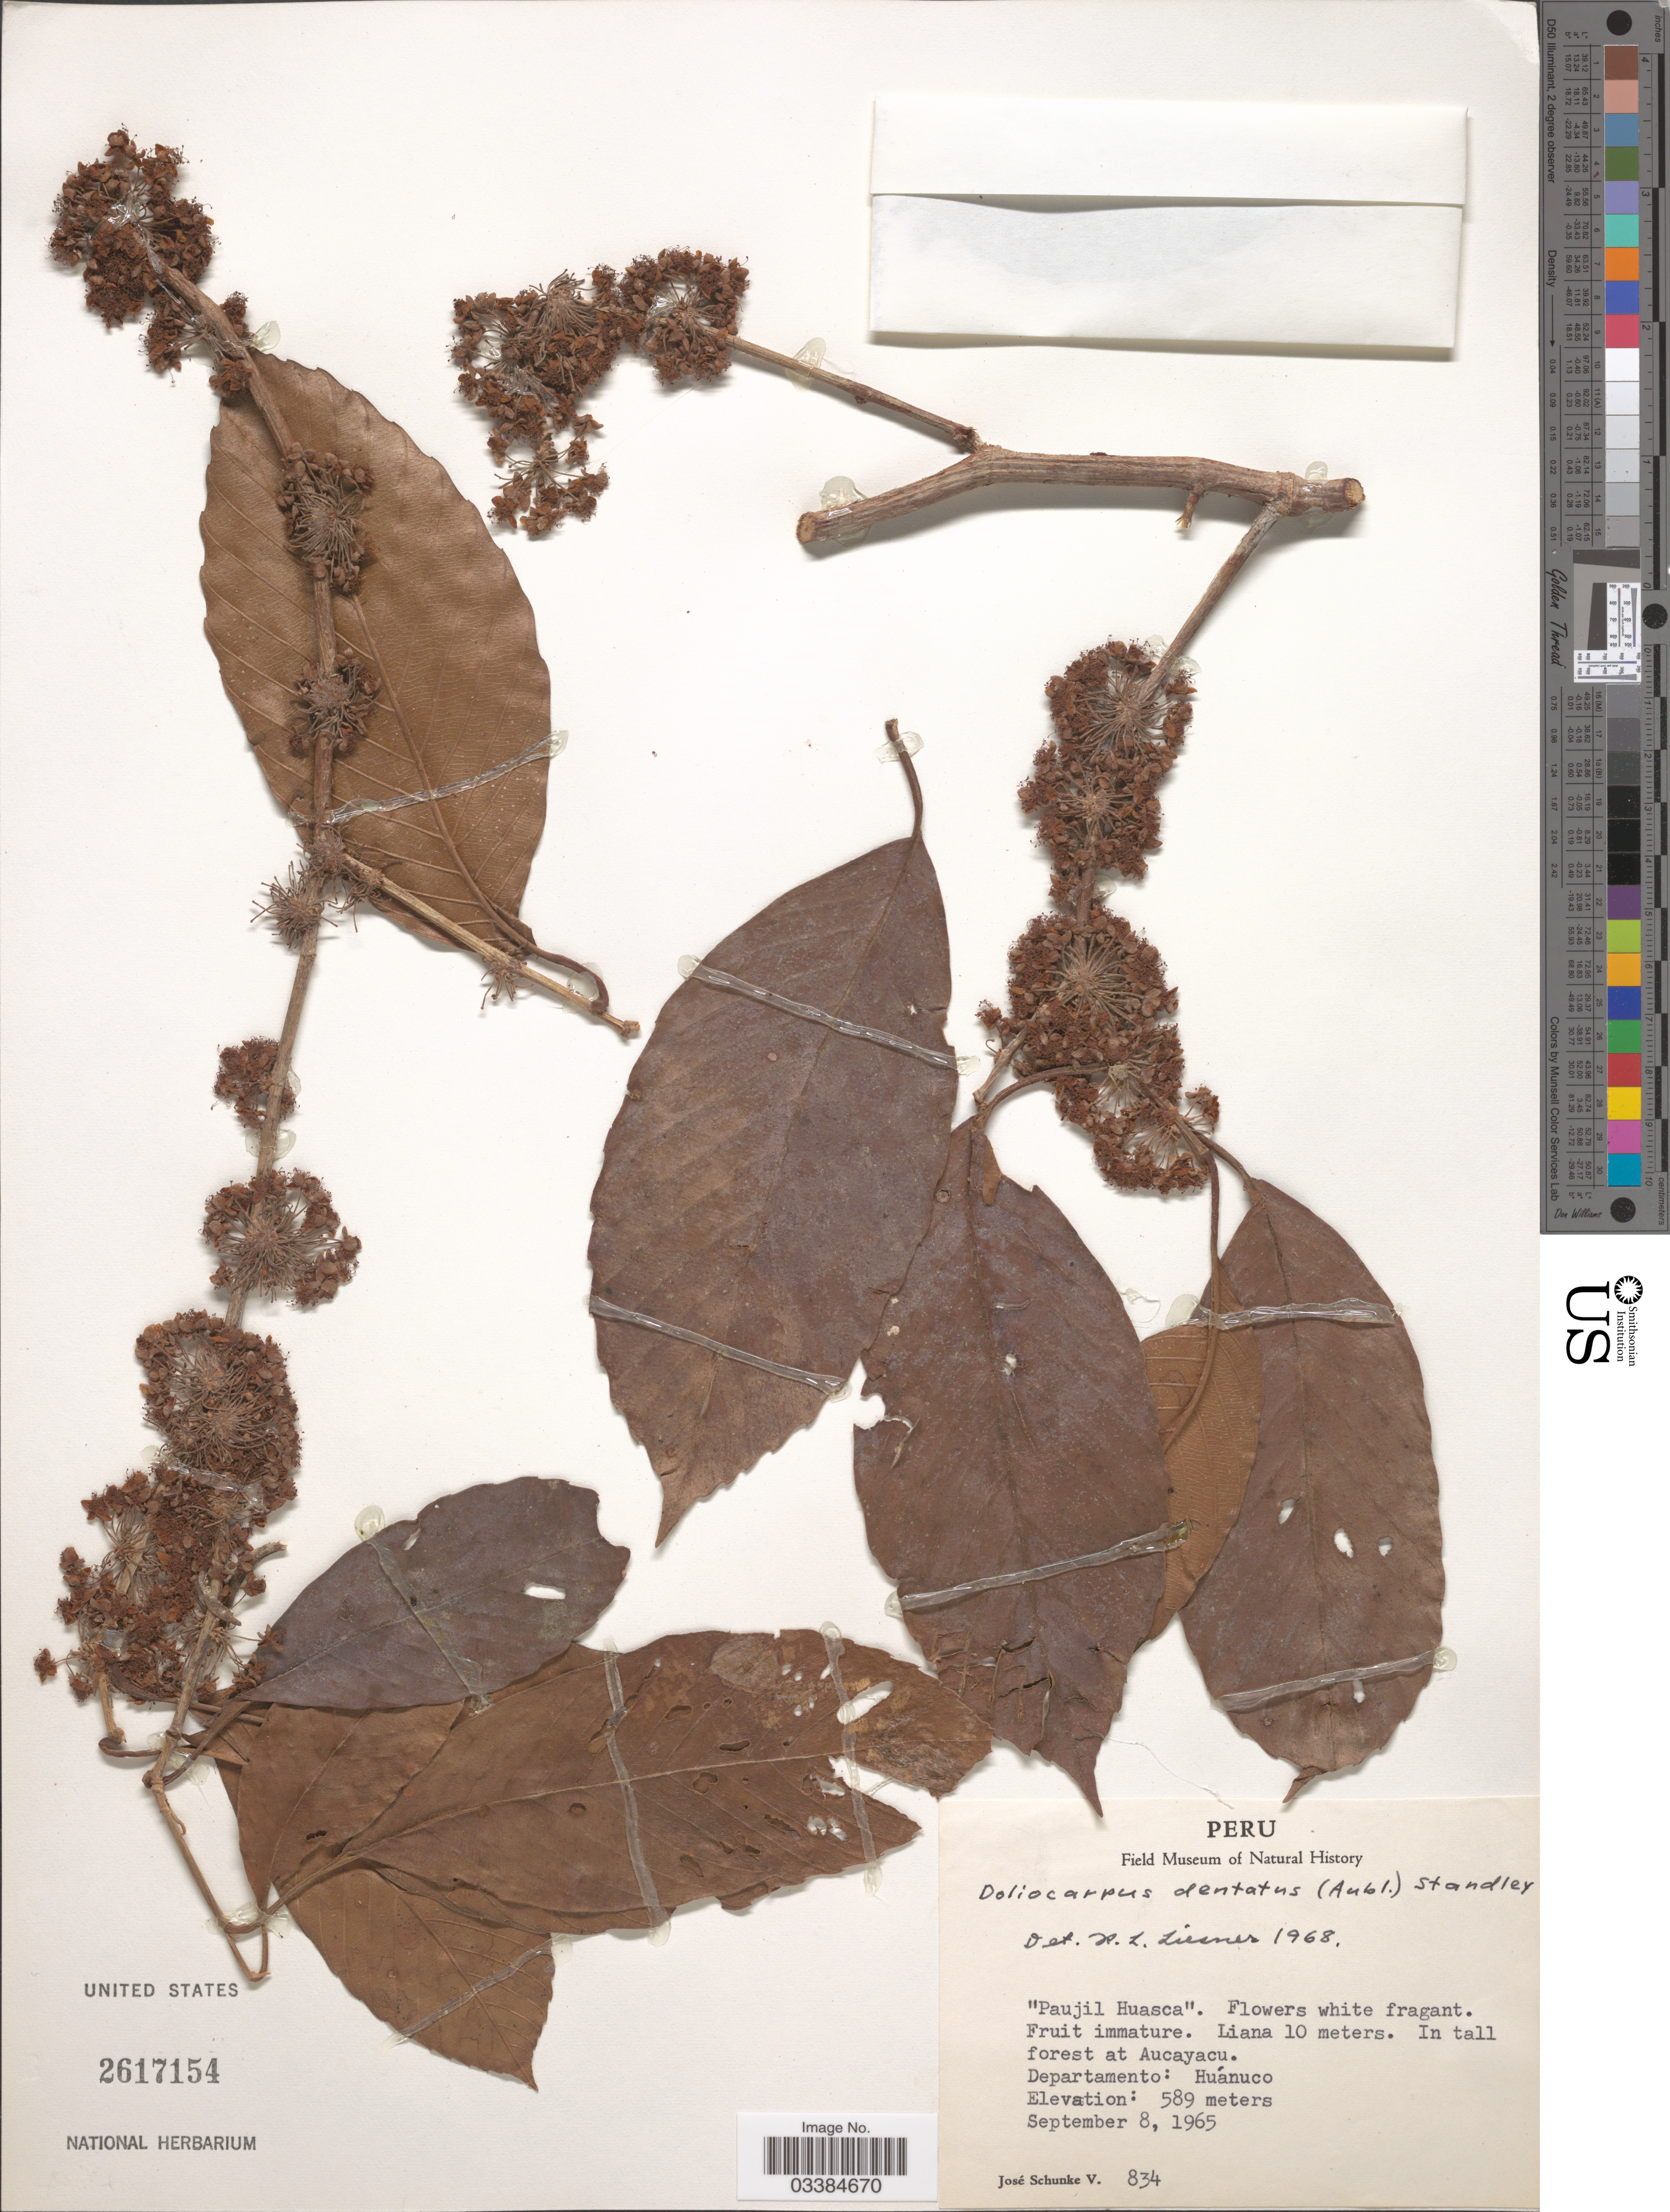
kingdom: Plantae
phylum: Tracheophyta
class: Magnoliopsida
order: Dilleniales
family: Dilleniaceae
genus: Doliocarpus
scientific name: Doliocarpus dentatus subsp. dentatus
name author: (Aubl.) Standl.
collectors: J. Schunke Vigo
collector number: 834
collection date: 1965-09-08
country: Peru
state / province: Huánuco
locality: In tall forest at Aucayacu. Departamento: Huánuco.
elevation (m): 589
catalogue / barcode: US 2617154